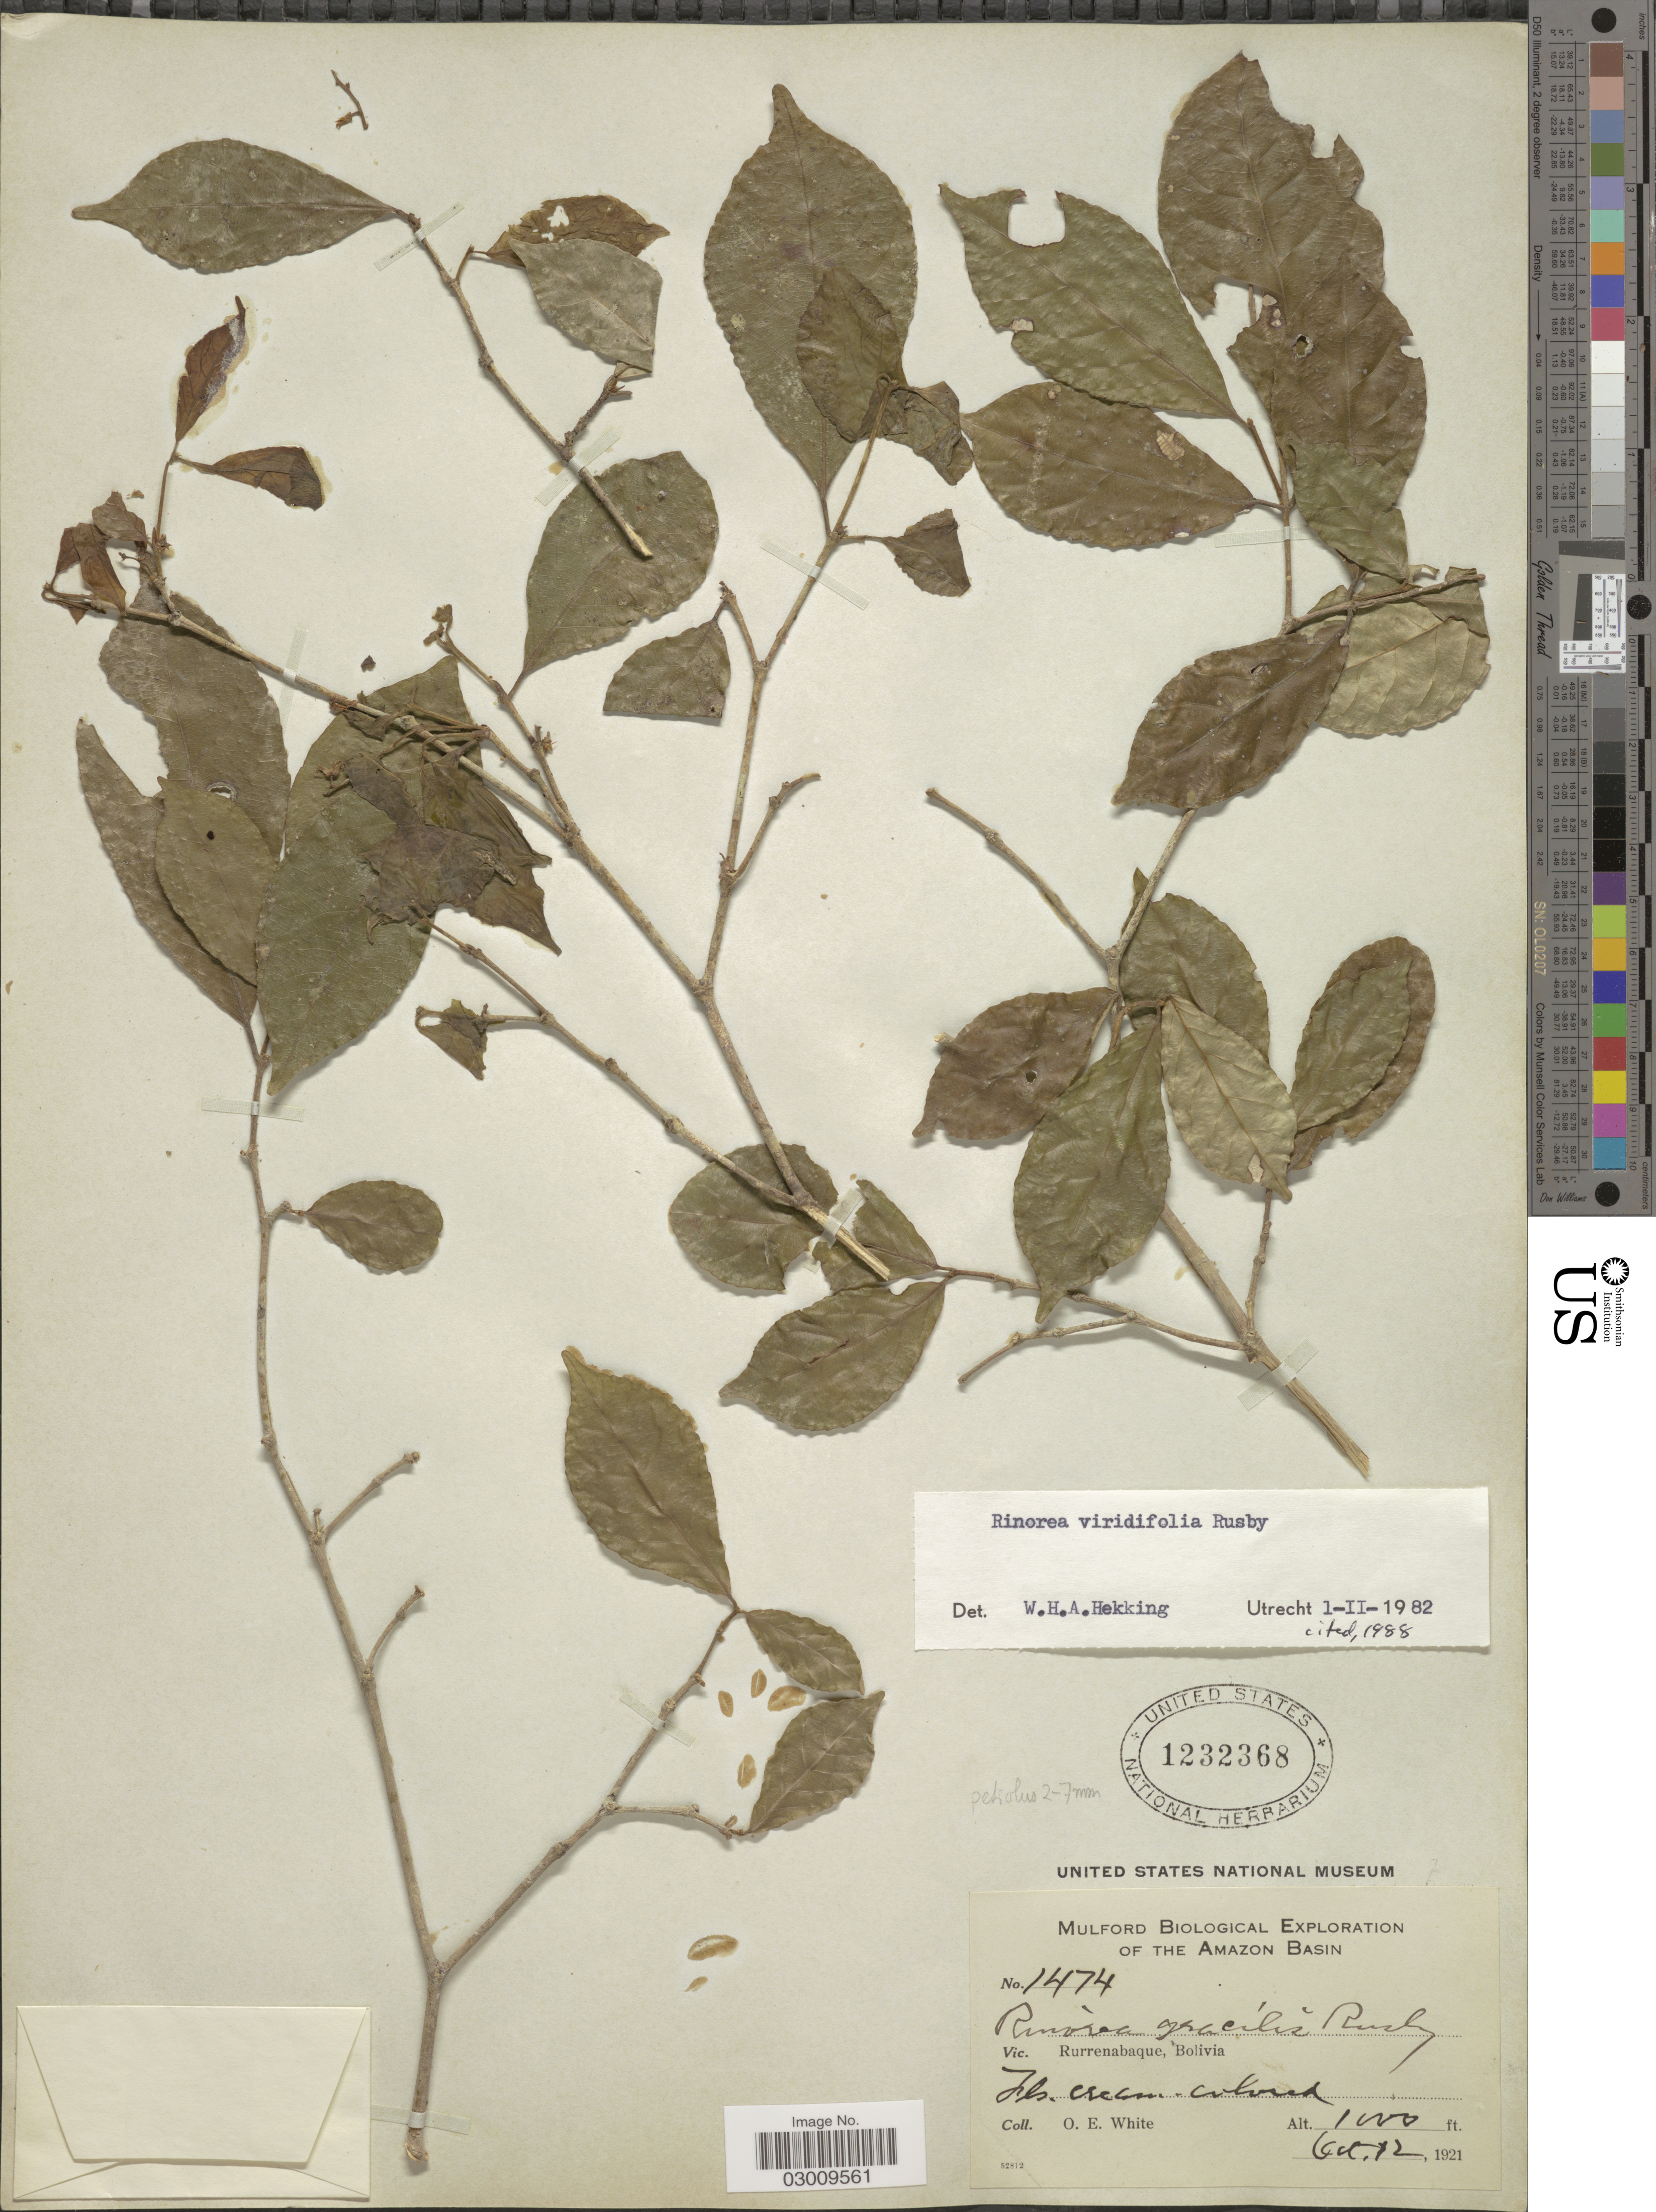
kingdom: Plantae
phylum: Tracheophyta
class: Magnoliopsida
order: Malpighiales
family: Violaceae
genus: Rinorea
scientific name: Rinorea viridifolia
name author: Rusby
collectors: O. E. White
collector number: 1474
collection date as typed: Oct 12, 1921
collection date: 1921-10-12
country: Bolivia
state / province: Beni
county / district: José Ballivián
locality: Rurrenabaque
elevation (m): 305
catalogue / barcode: US 1232368